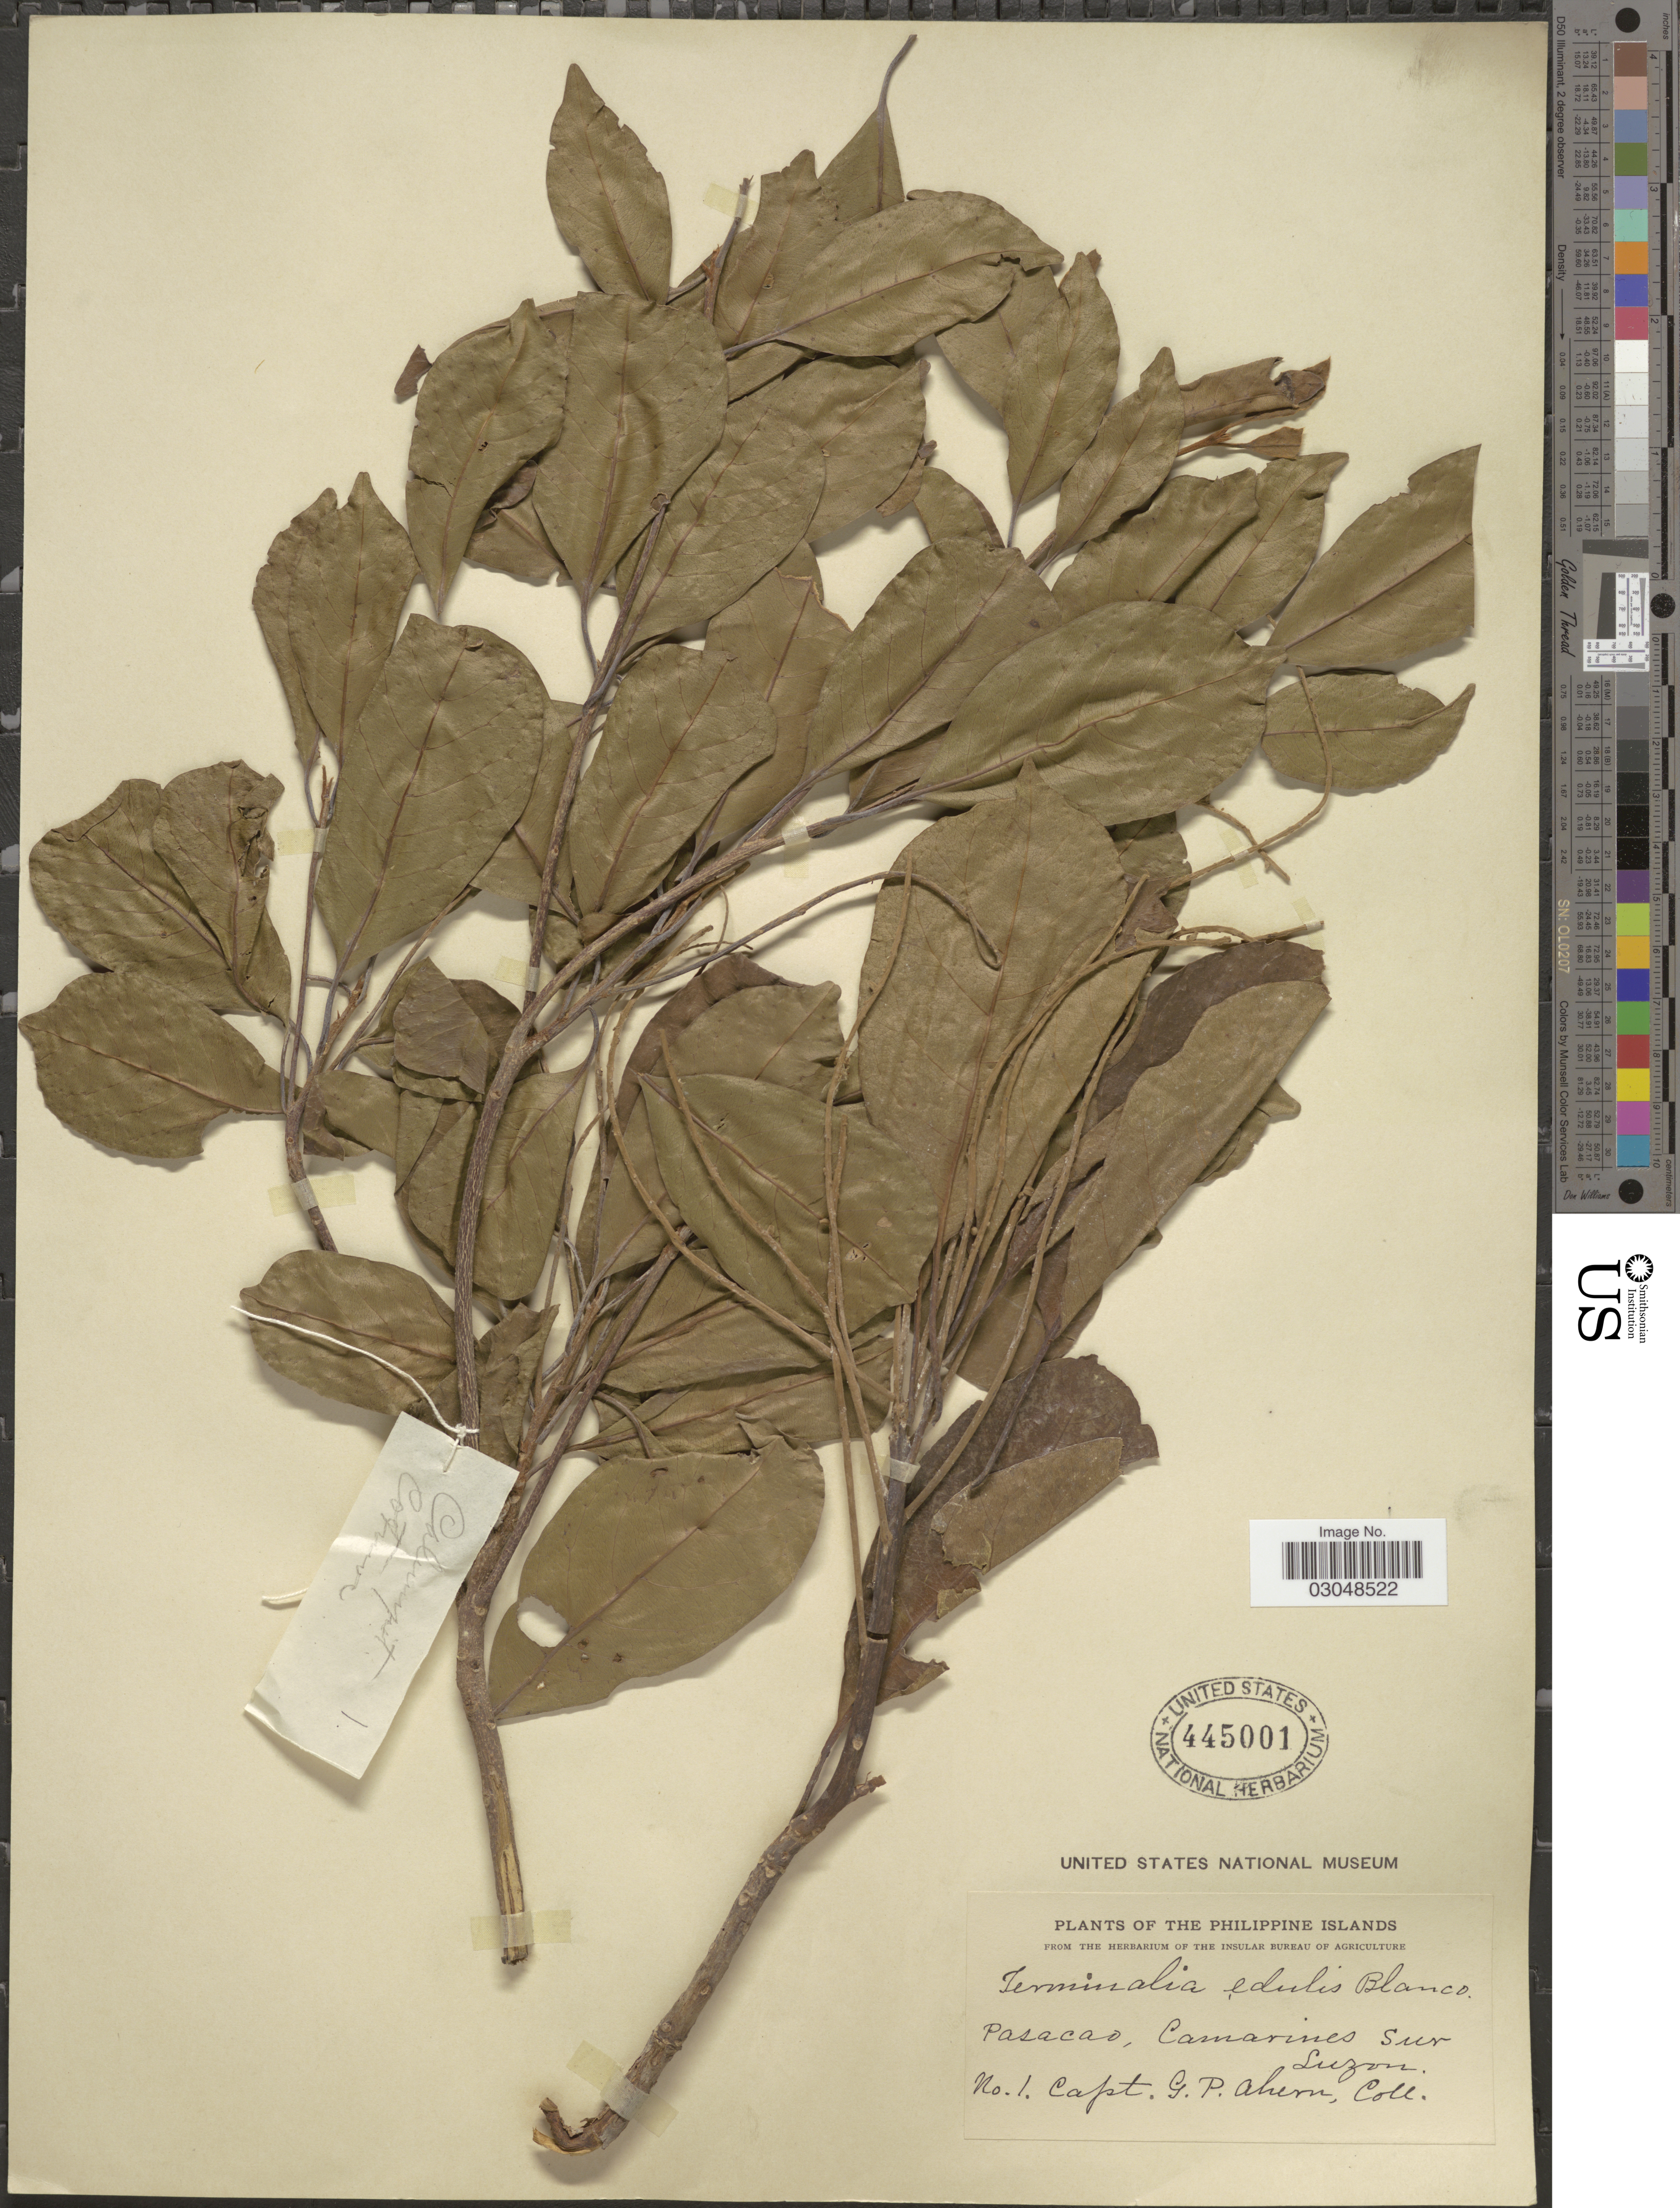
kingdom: Plantae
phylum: Tracheophyta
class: Magnoliopsida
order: Myrtales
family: Combretaceae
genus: Terminalia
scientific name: Terminalia microcarpa subsp. microcarpa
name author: Decne.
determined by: (US) Smithsonian Institution - National Museum of Natural History - Department of Botany (UNITED STATES)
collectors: G. Ahern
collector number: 1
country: Philippines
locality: The Philippine Islands, Pasacao, Camarines Sur Luzon.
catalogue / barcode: US 445001